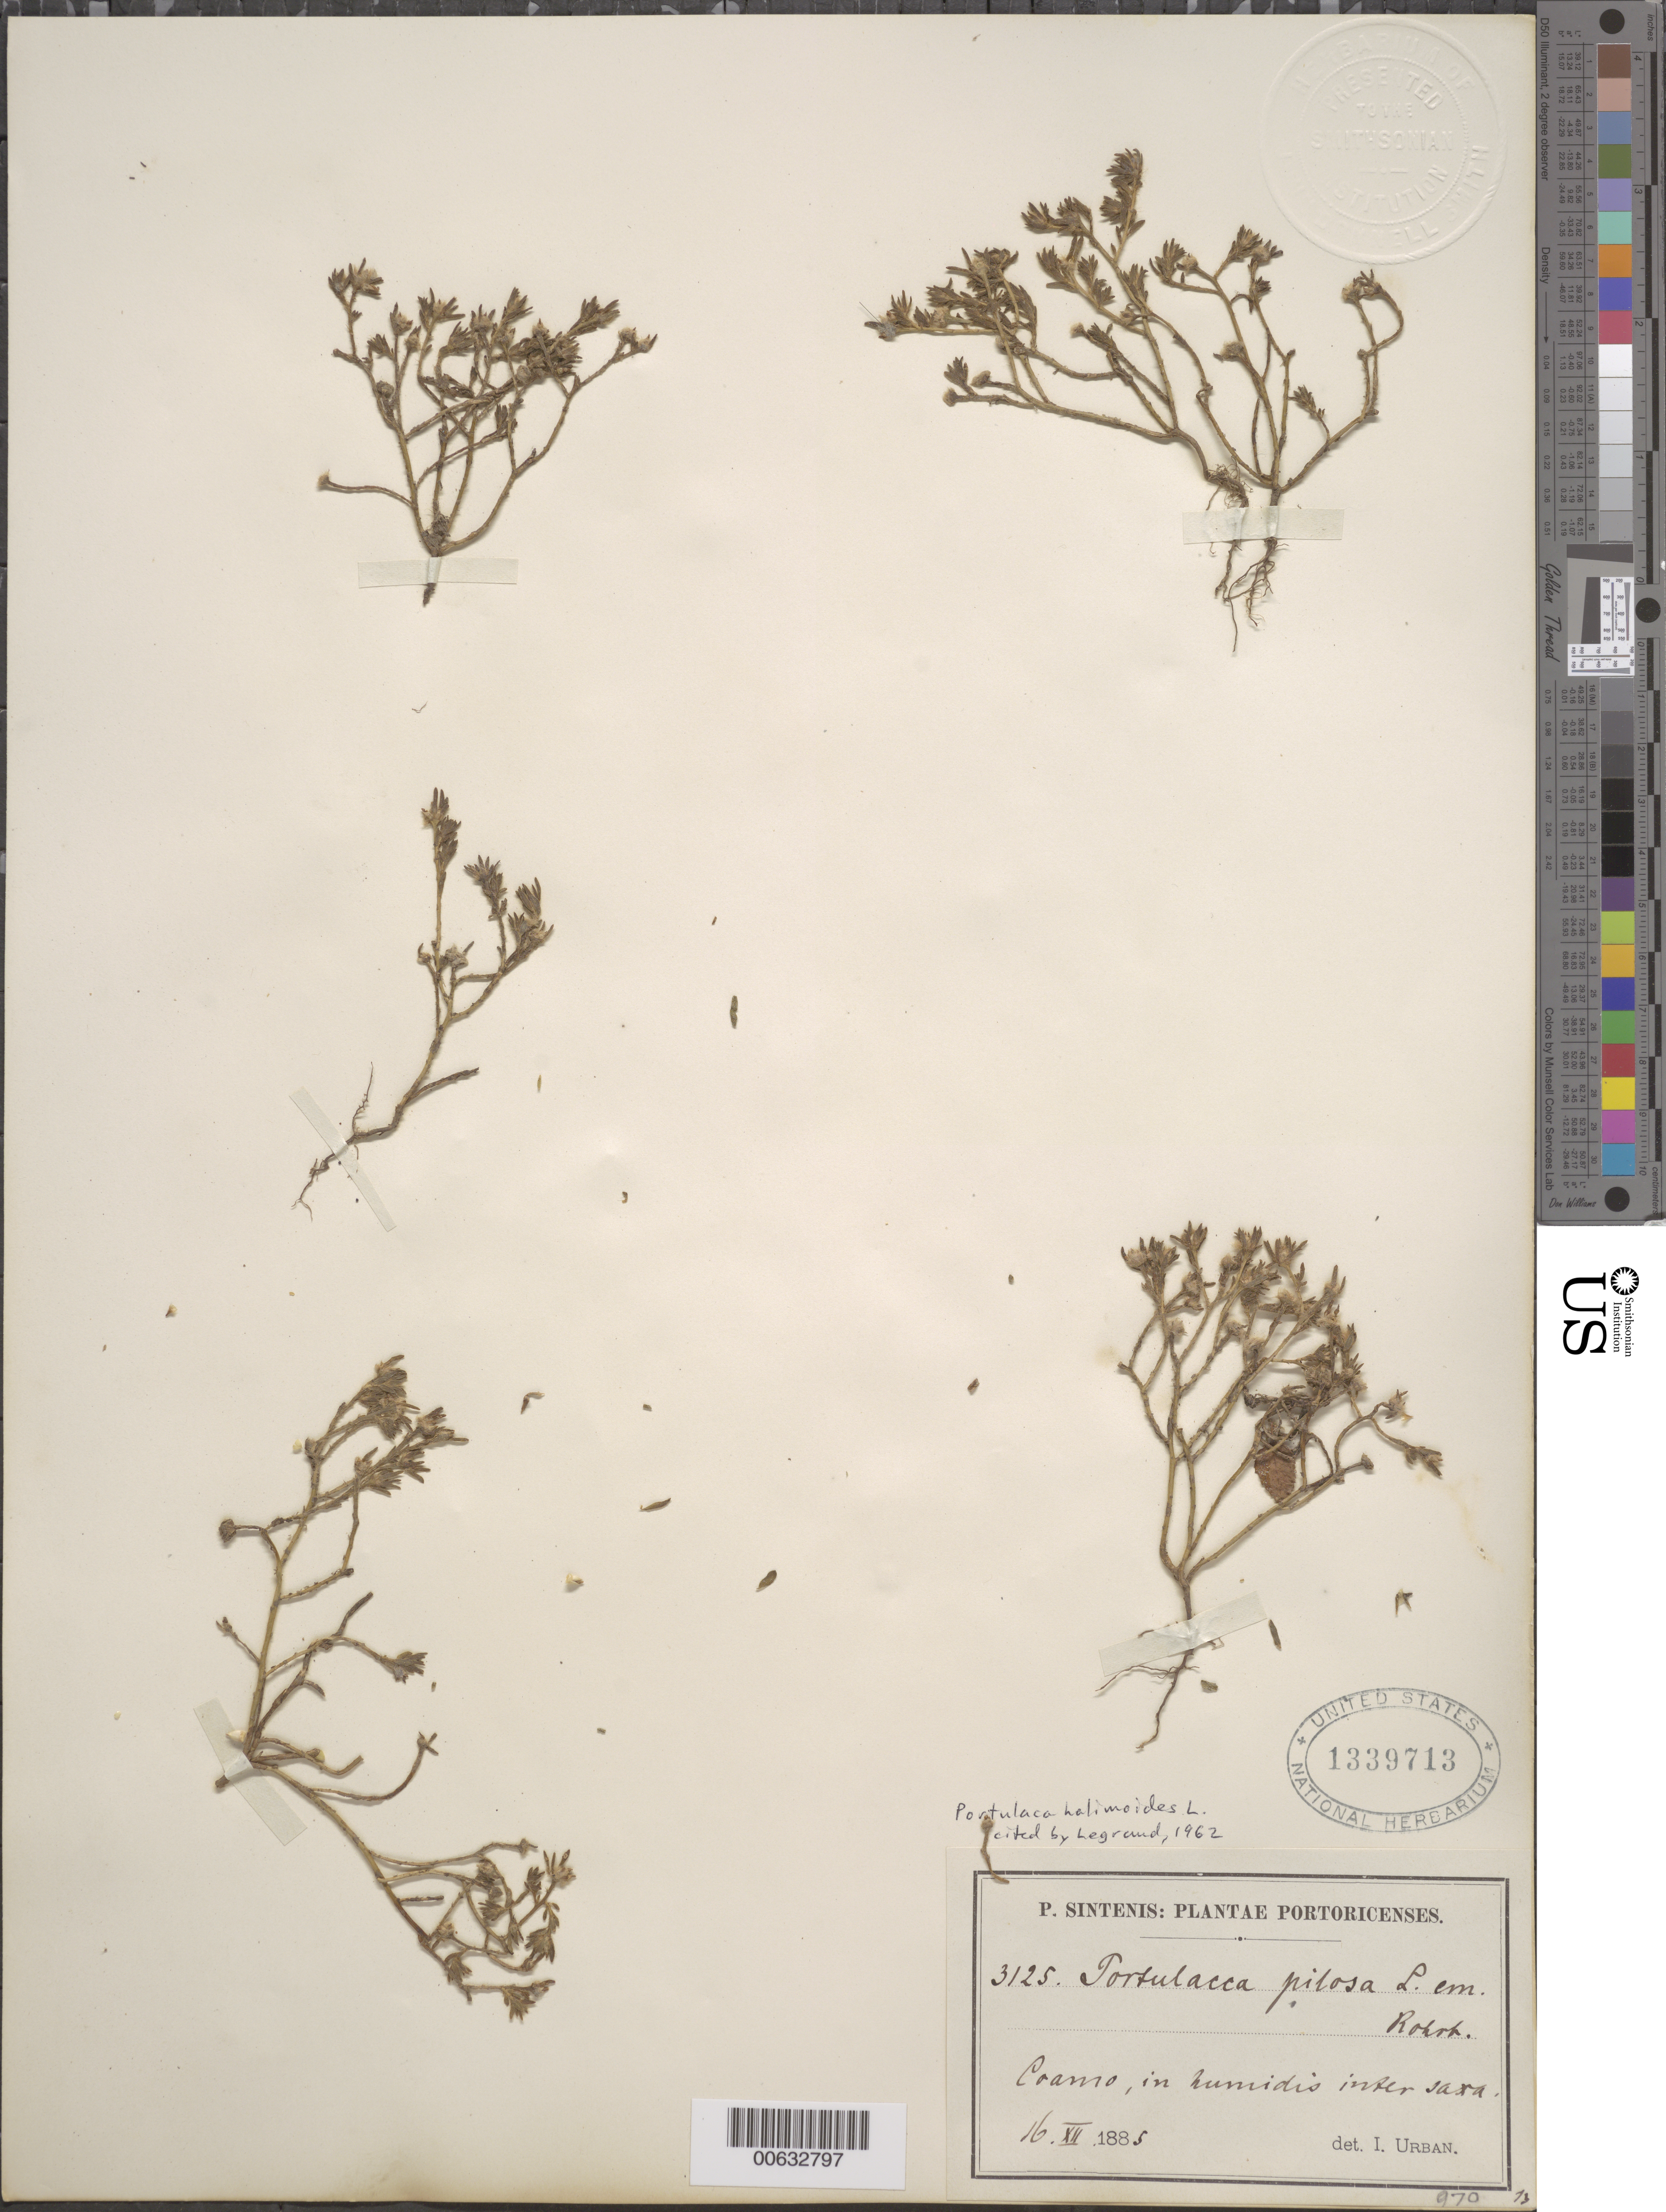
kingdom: Plantae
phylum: Tracheophyta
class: Magnoliopsida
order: Caryophyllales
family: Portulacaceae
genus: Portulaca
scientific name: Portulaca halimoides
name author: L.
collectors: P. Sintenis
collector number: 3125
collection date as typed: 16 Dec 1885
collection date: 1885-12-16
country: Puerto Rico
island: Greater Antilles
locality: Coamo, in humidis inter saxa.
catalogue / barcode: US 1339713